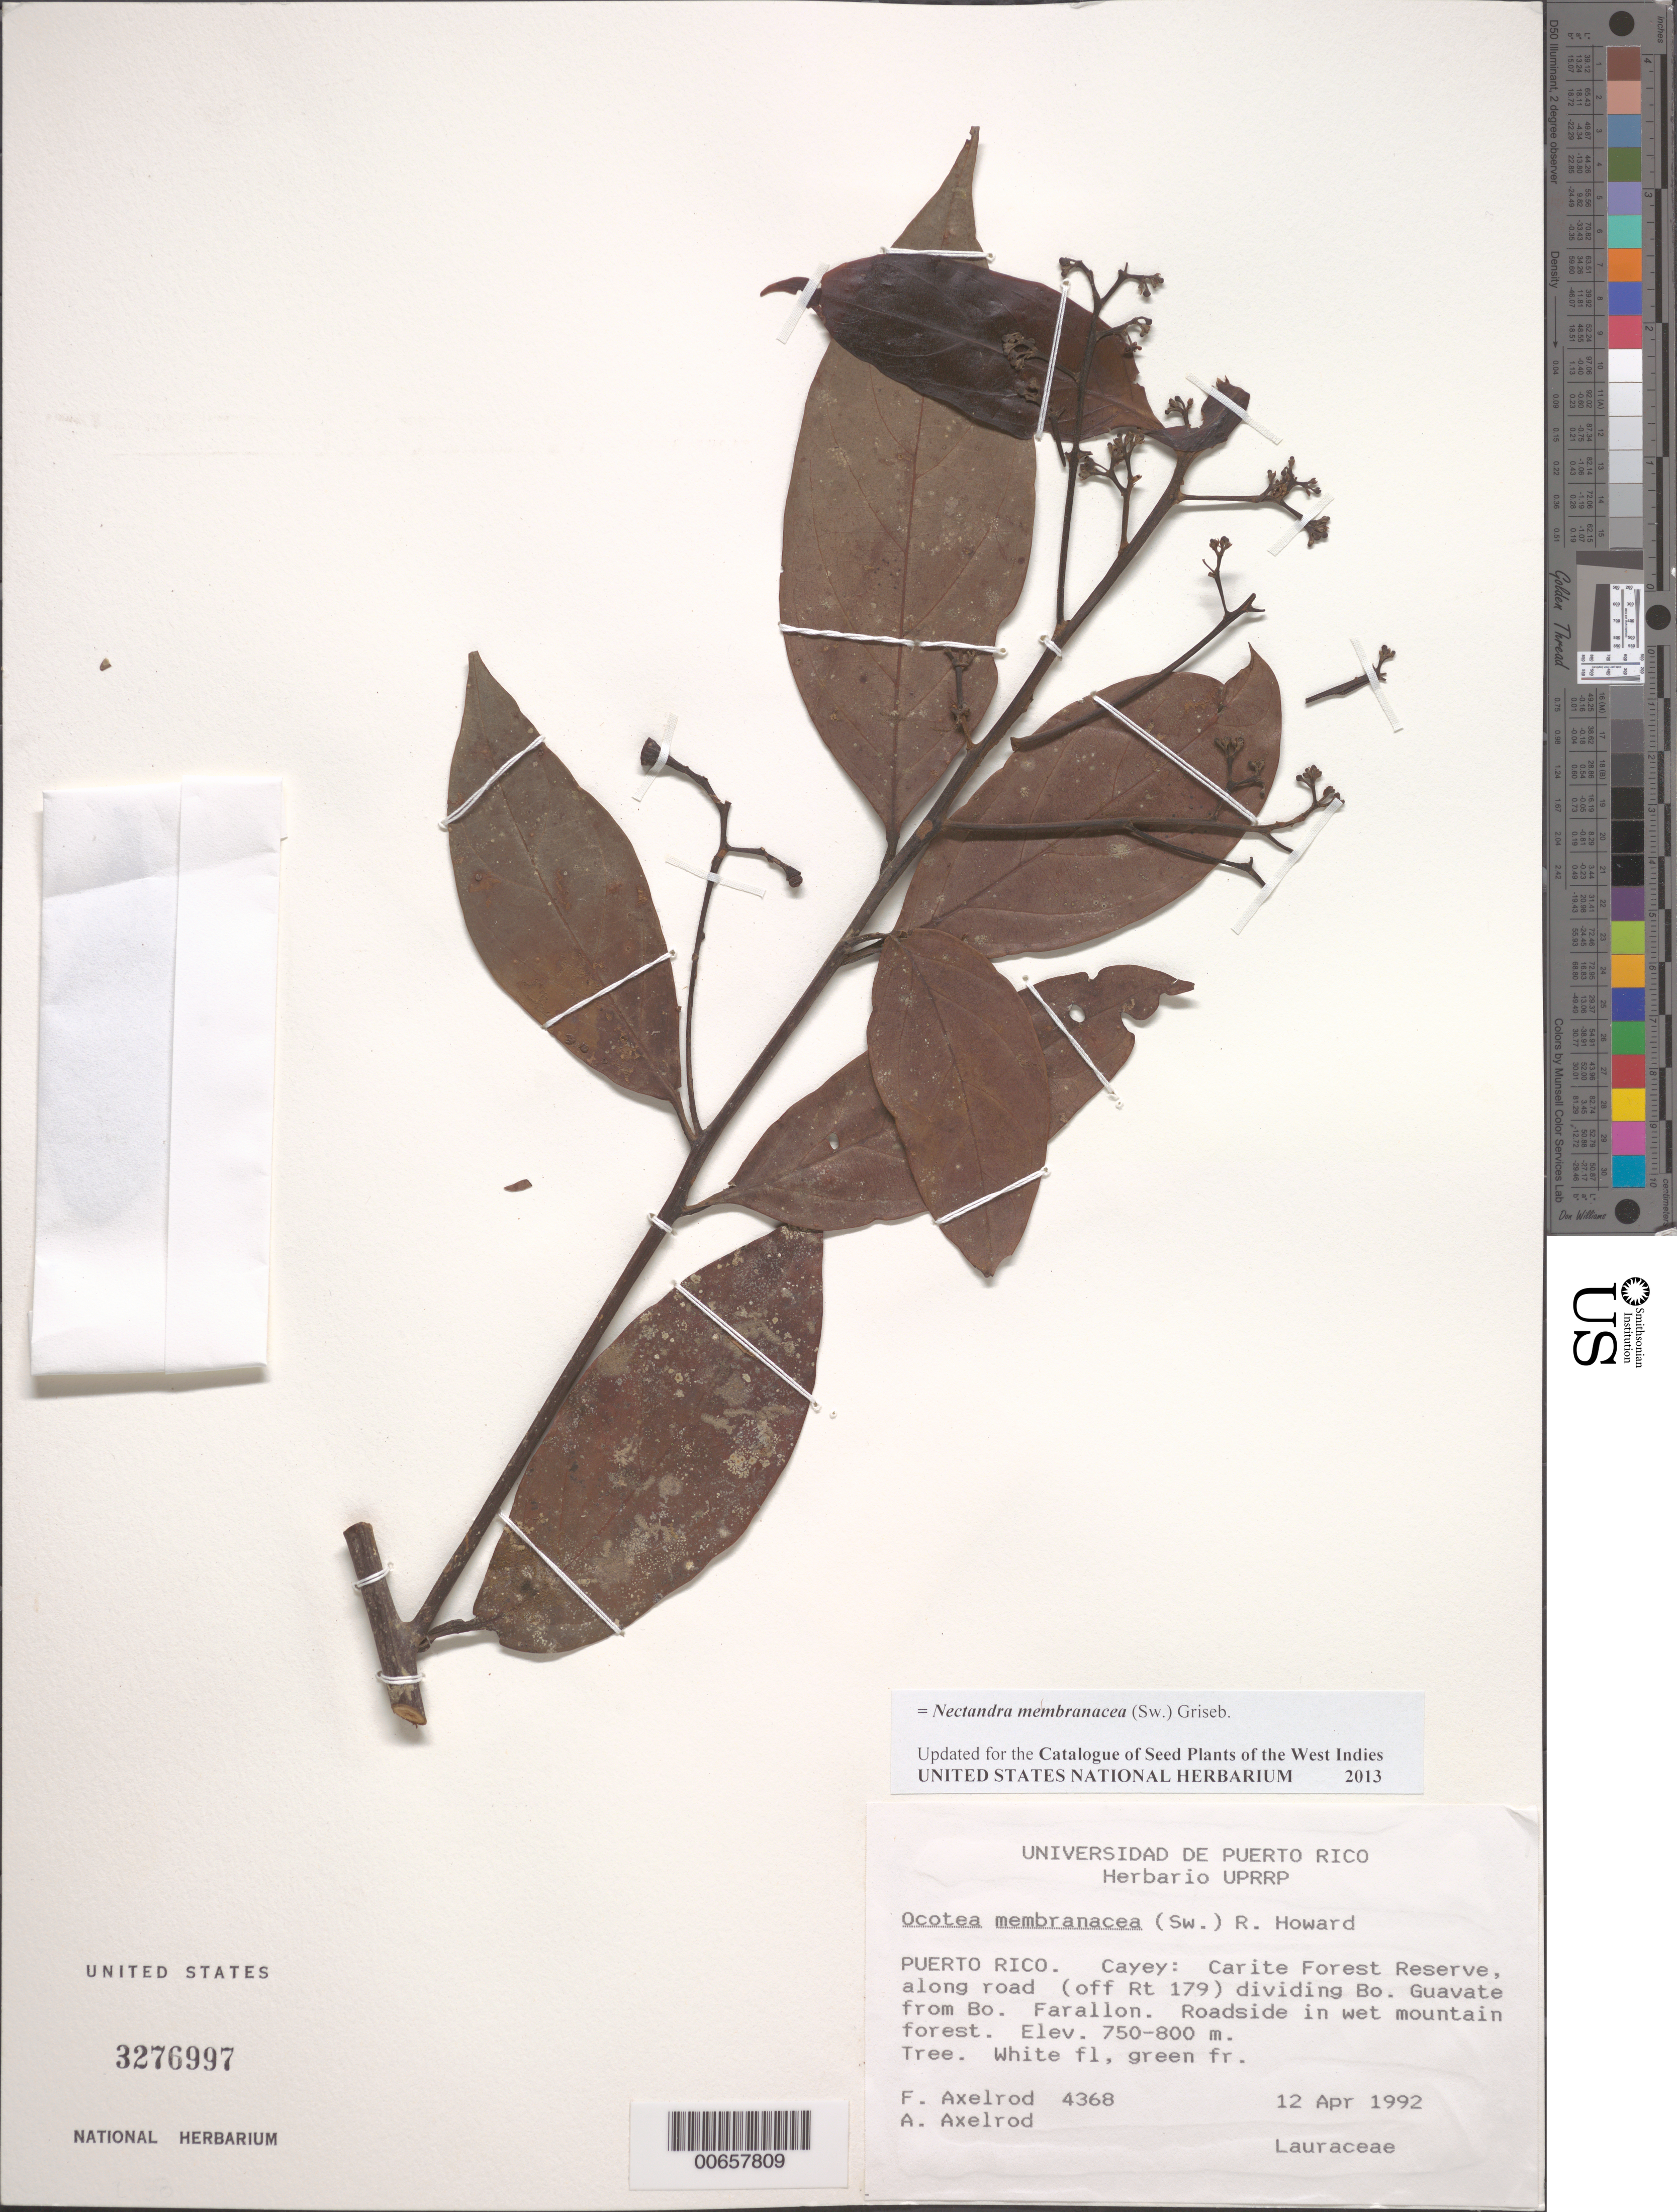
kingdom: Plantae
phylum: Tracheophyta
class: Magnoliopsida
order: Laurales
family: Lauraceae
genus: Nectandra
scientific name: Nectandra membranacea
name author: (Sw.) Griseb.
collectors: F. S. Axelrod & A. Axelrod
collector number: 4368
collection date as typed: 12 Apr 1992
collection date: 1992-04-12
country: Puerto Rico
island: Greater Antilles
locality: Cayey: Carite Forest Reserve, along rd. (off Rt. 179) dividing Bo. Guavate from Bo. Farallon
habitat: Roadside in wet mountain forest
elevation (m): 750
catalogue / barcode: US 3276997